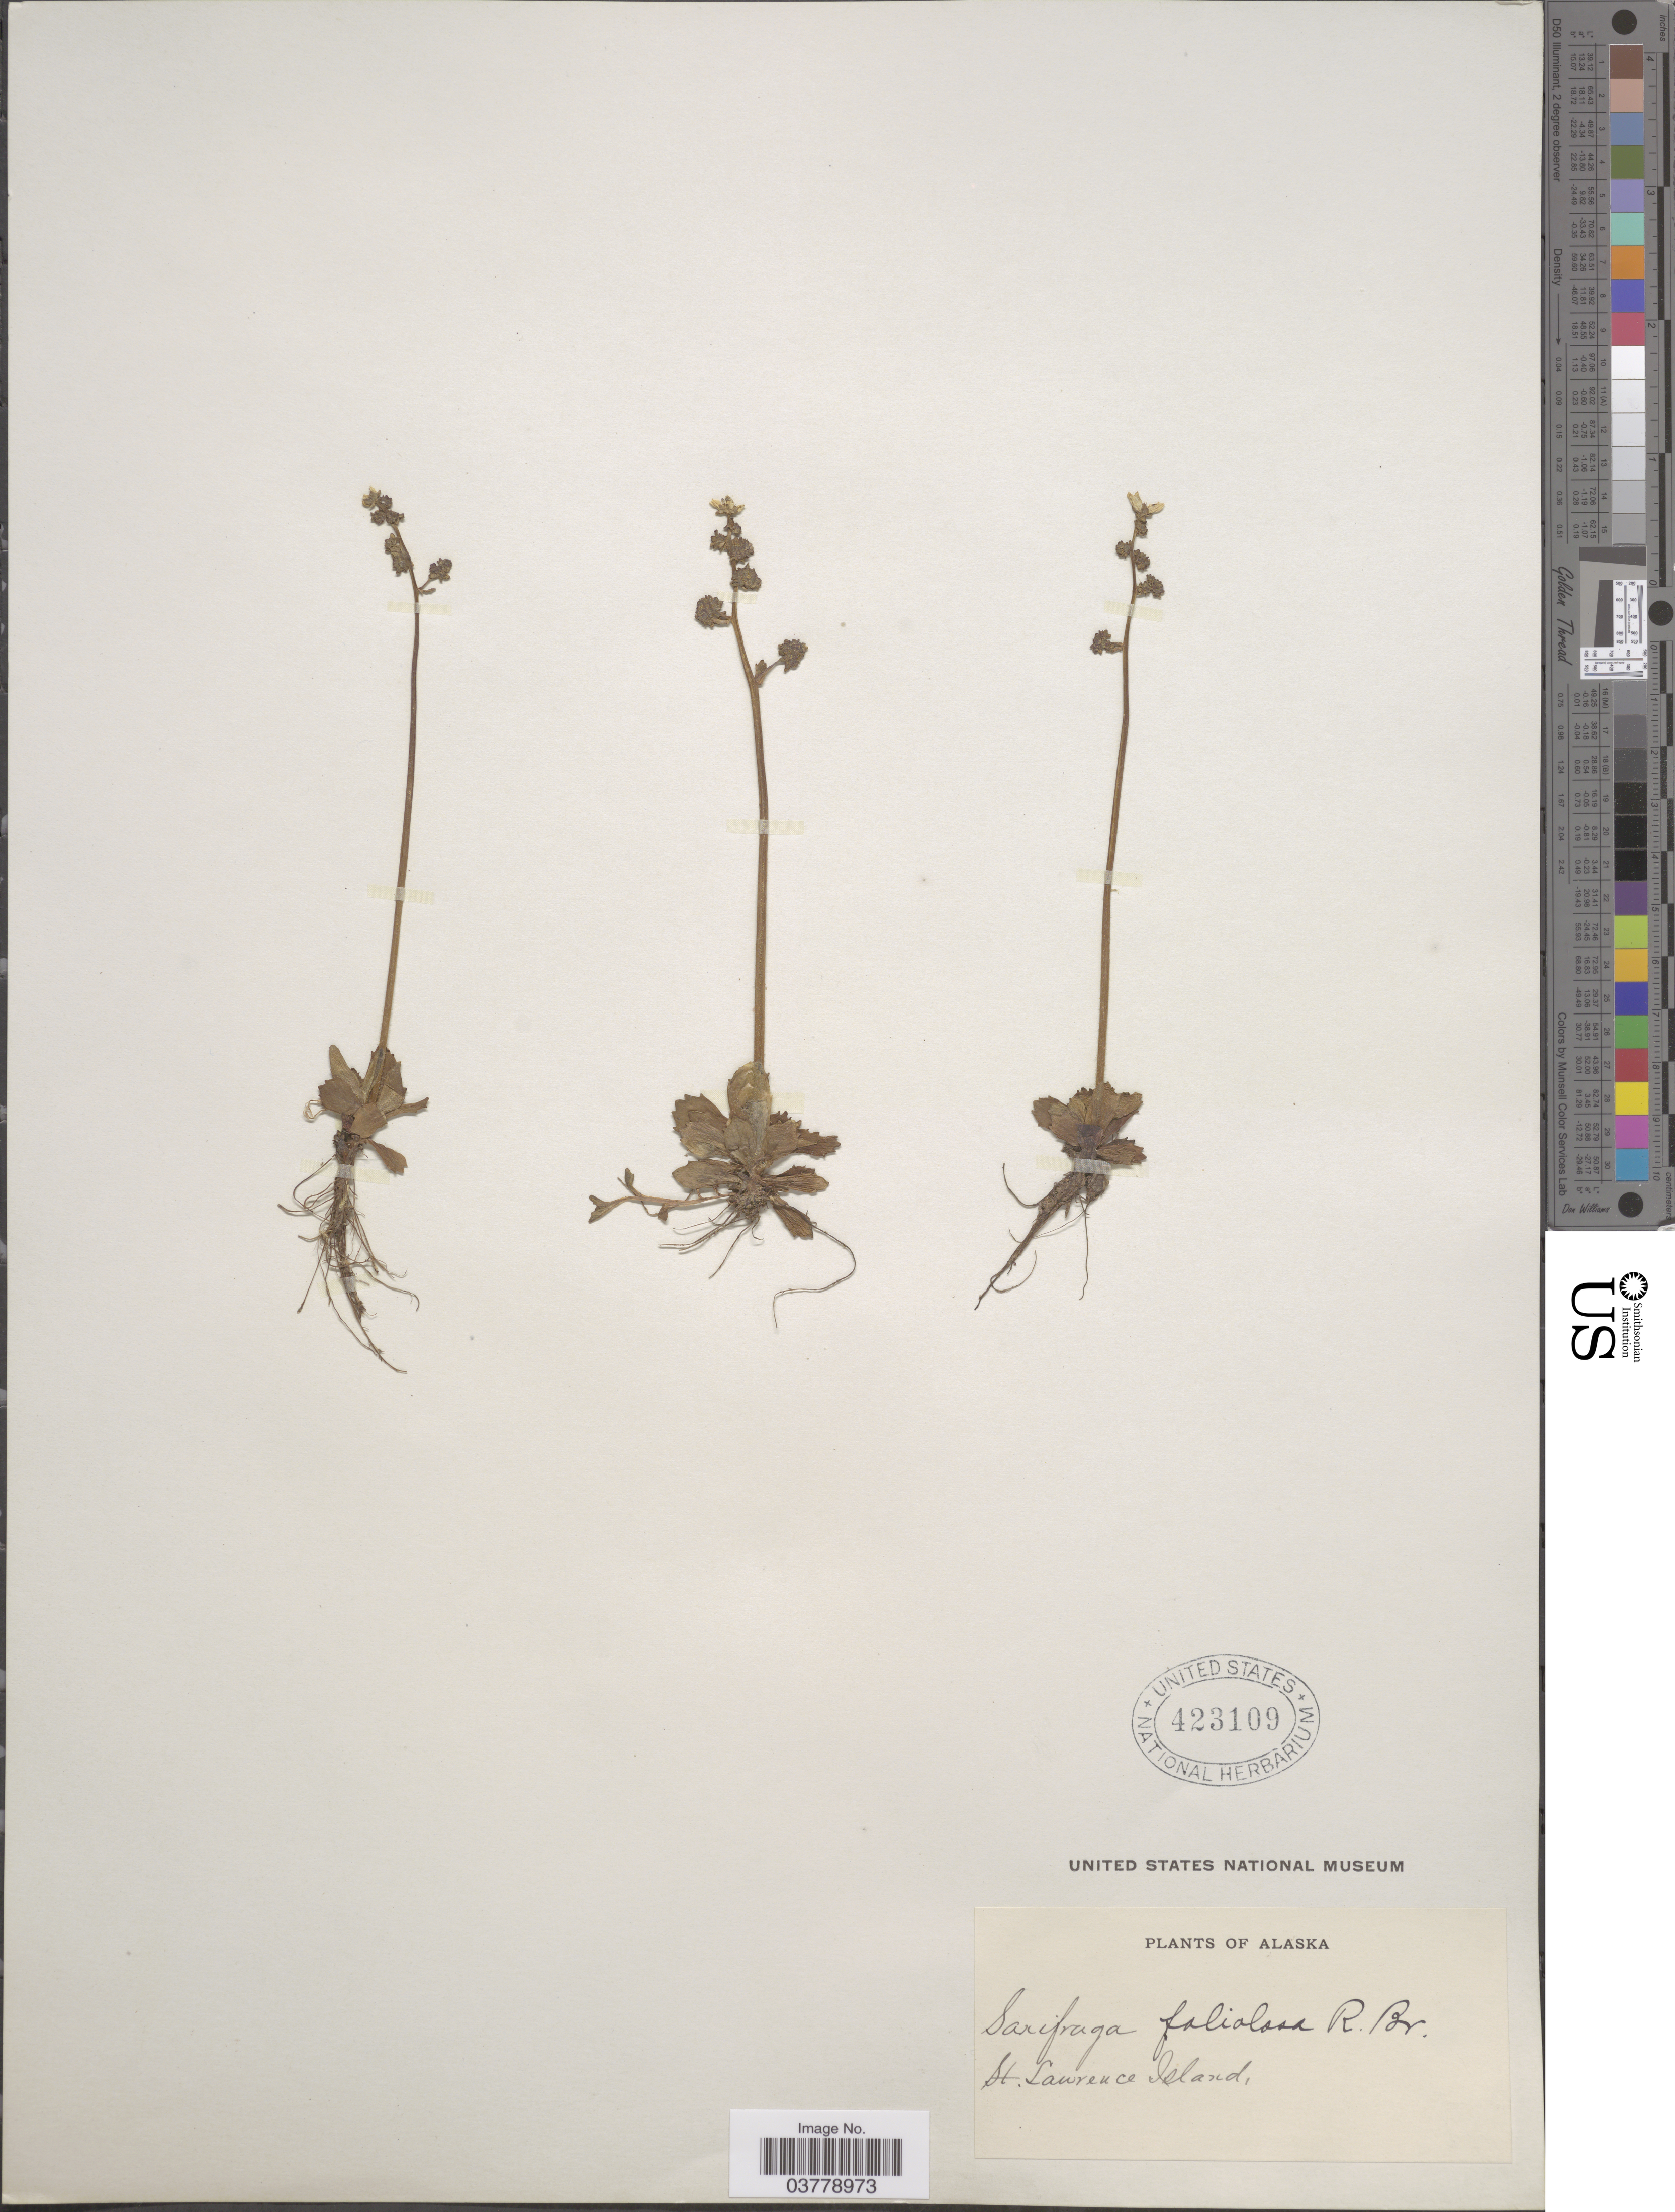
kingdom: Plantae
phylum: Tracheophyta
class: Magnoliopsida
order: Saxifragales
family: Saxifragaceae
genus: Micranthes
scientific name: Micranthes foliolosa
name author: (R. Br.) Gornall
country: United States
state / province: Alaska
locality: St. Lawrence Island.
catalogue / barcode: US 423109